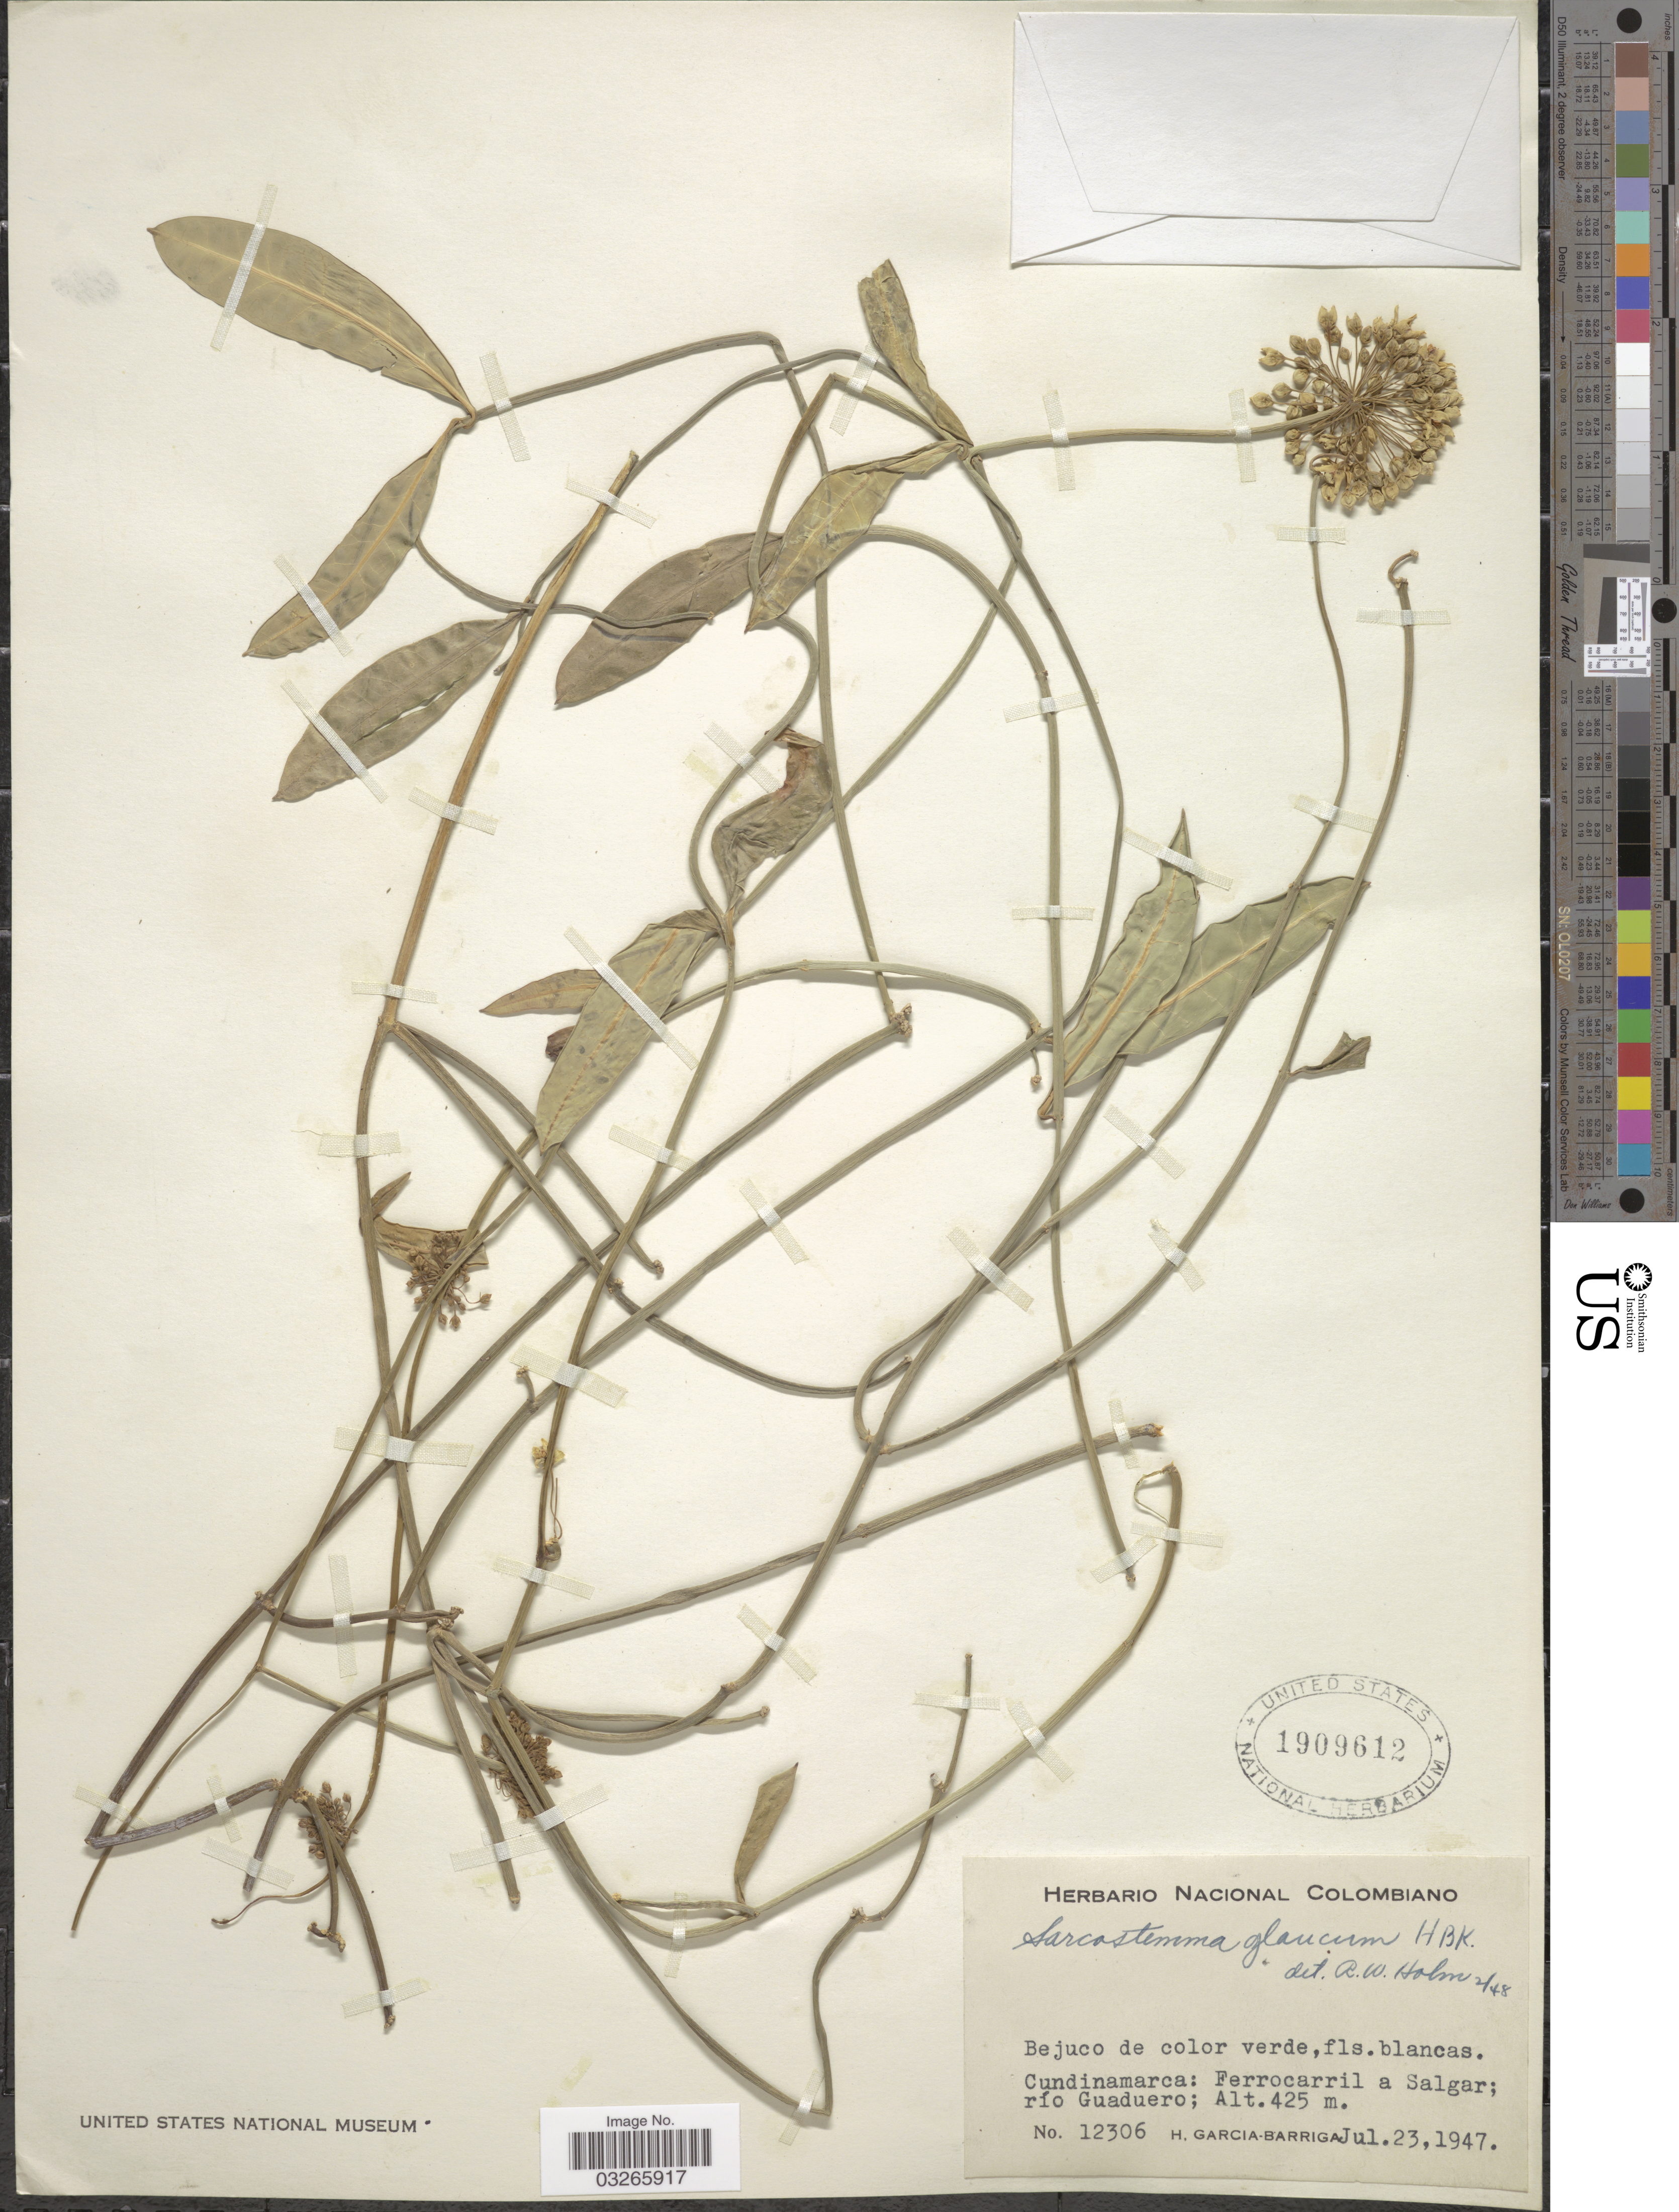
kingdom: Plantae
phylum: Tracheophyta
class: Magnoliopsida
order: Gentianales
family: Apocynaceae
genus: Sarcostemma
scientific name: Sarcostemma glaucum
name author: Kunth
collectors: H. García Barriga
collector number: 12306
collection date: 1947-07-23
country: Colombia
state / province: Cundinamarca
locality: Ferrocarril a Salgar; río Guaduero.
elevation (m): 425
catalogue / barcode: US 1909612